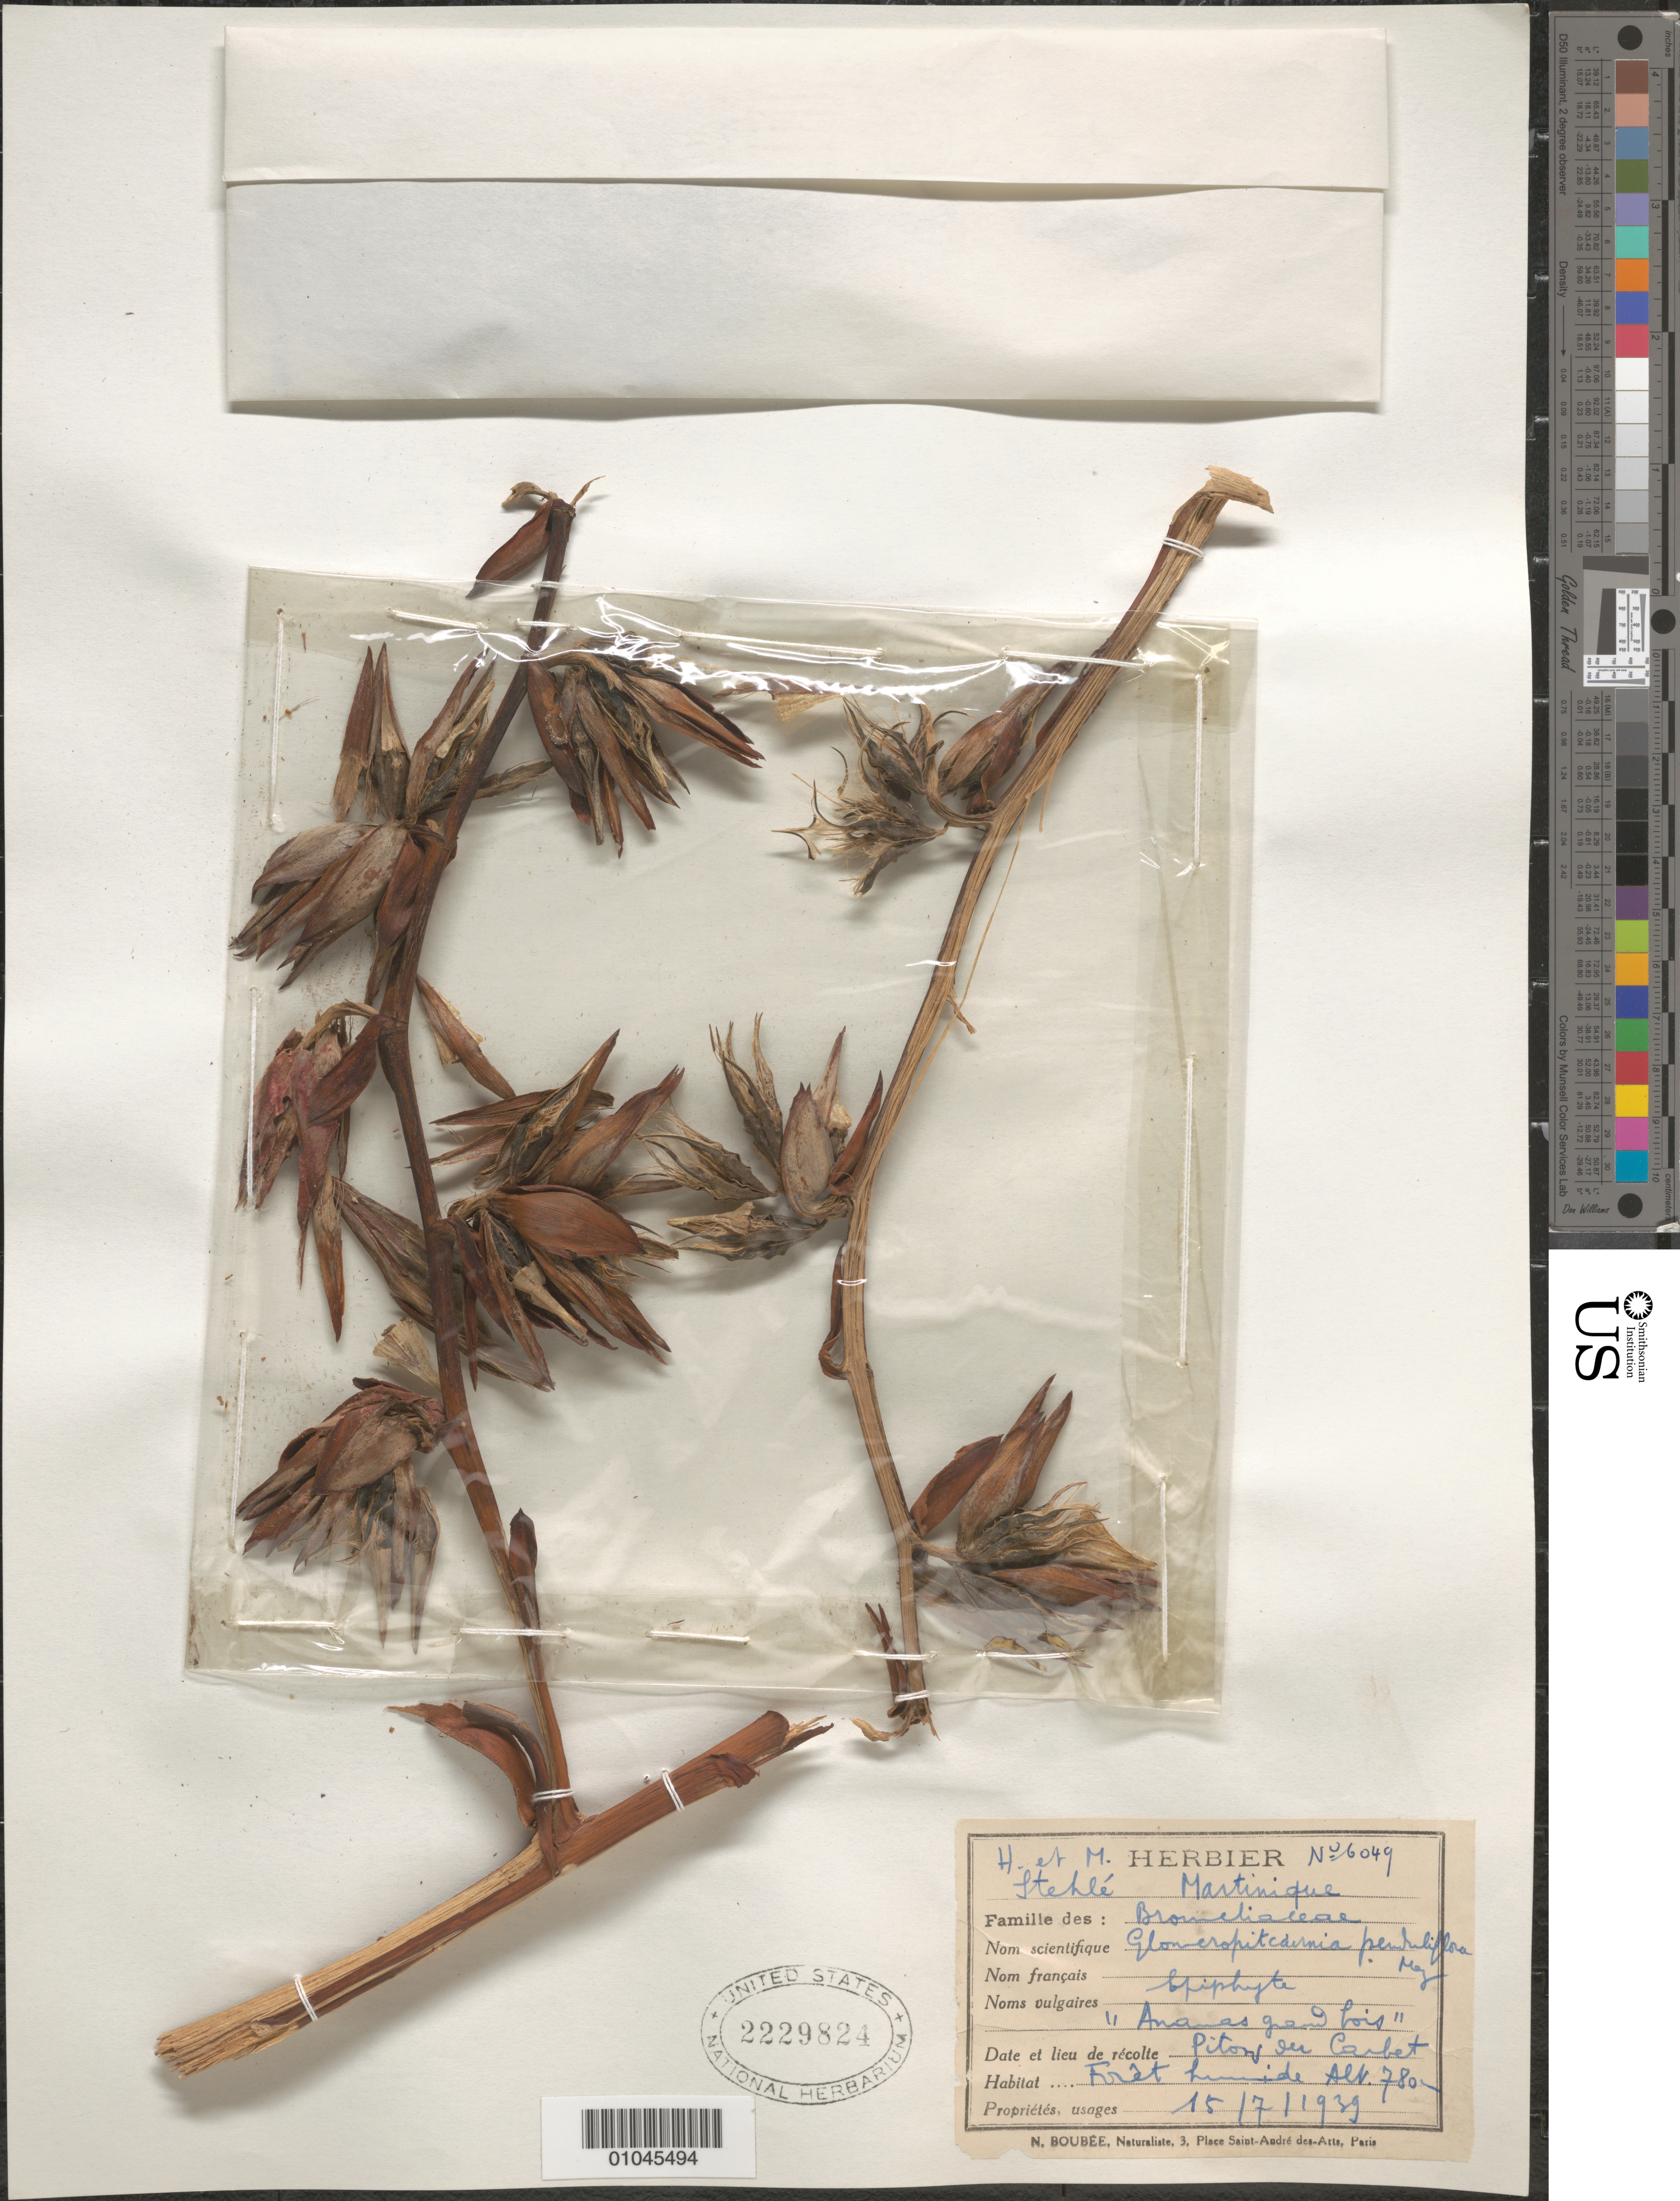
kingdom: Plantae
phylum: Tracheophyta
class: Liliopsida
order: Poales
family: Bromeliaceae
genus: Glomeropitcairnia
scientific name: Glomeropitcairnia penduliflora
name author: (Griseb.) Mez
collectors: H. Stehlé & M. Stehlé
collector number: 6049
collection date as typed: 15 Jul 1939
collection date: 1939-07-15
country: Martinique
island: Martinique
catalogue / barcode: US 2229824